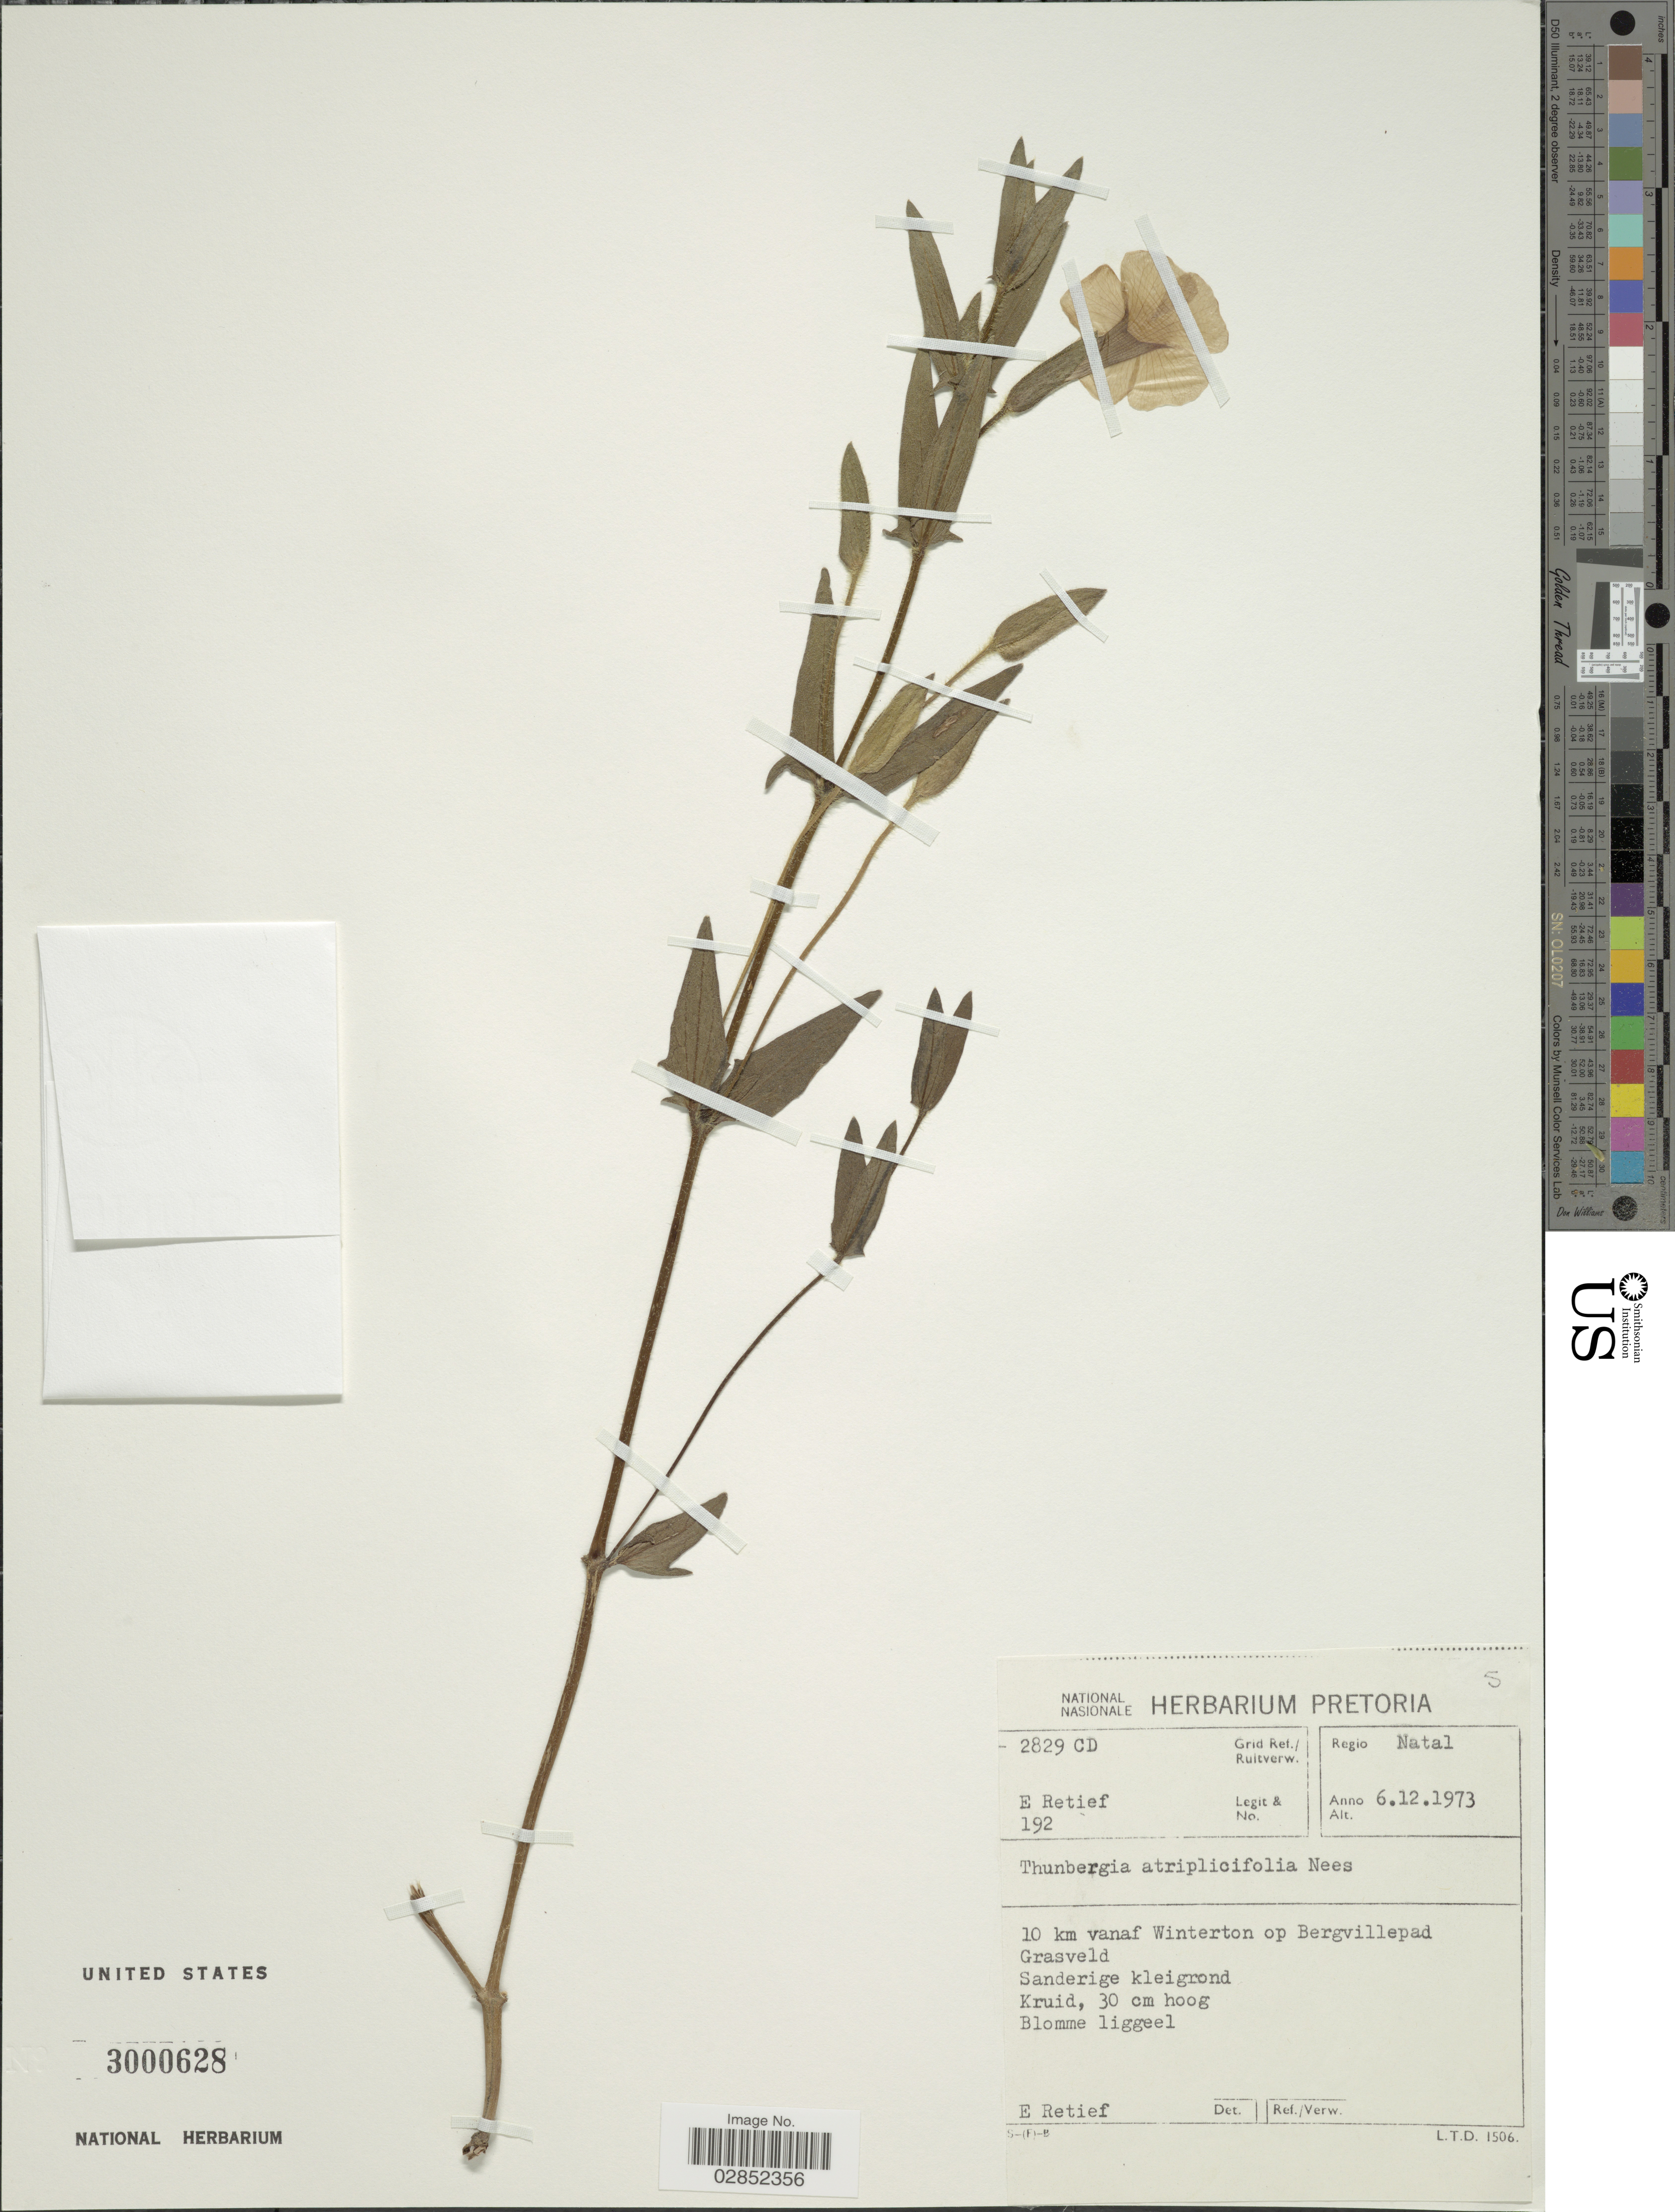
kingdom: Plantae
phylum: Tracheophyta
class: Magnoliopsida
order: Lamiales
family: Acanthaceae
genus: Thunbergia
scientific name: Thunbergia atriplicifolia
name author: E. Mey. ex Nees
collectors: E. Retief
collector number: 192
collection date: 1973-12-06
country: South Africa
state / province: KwaZulu-Natal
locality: Regio Natal, Grid Ref./Ruitverw. 2829 CD, 10 km vanaf Winterton op Bergvillepad, Grasveld.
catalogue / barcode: US 3000628